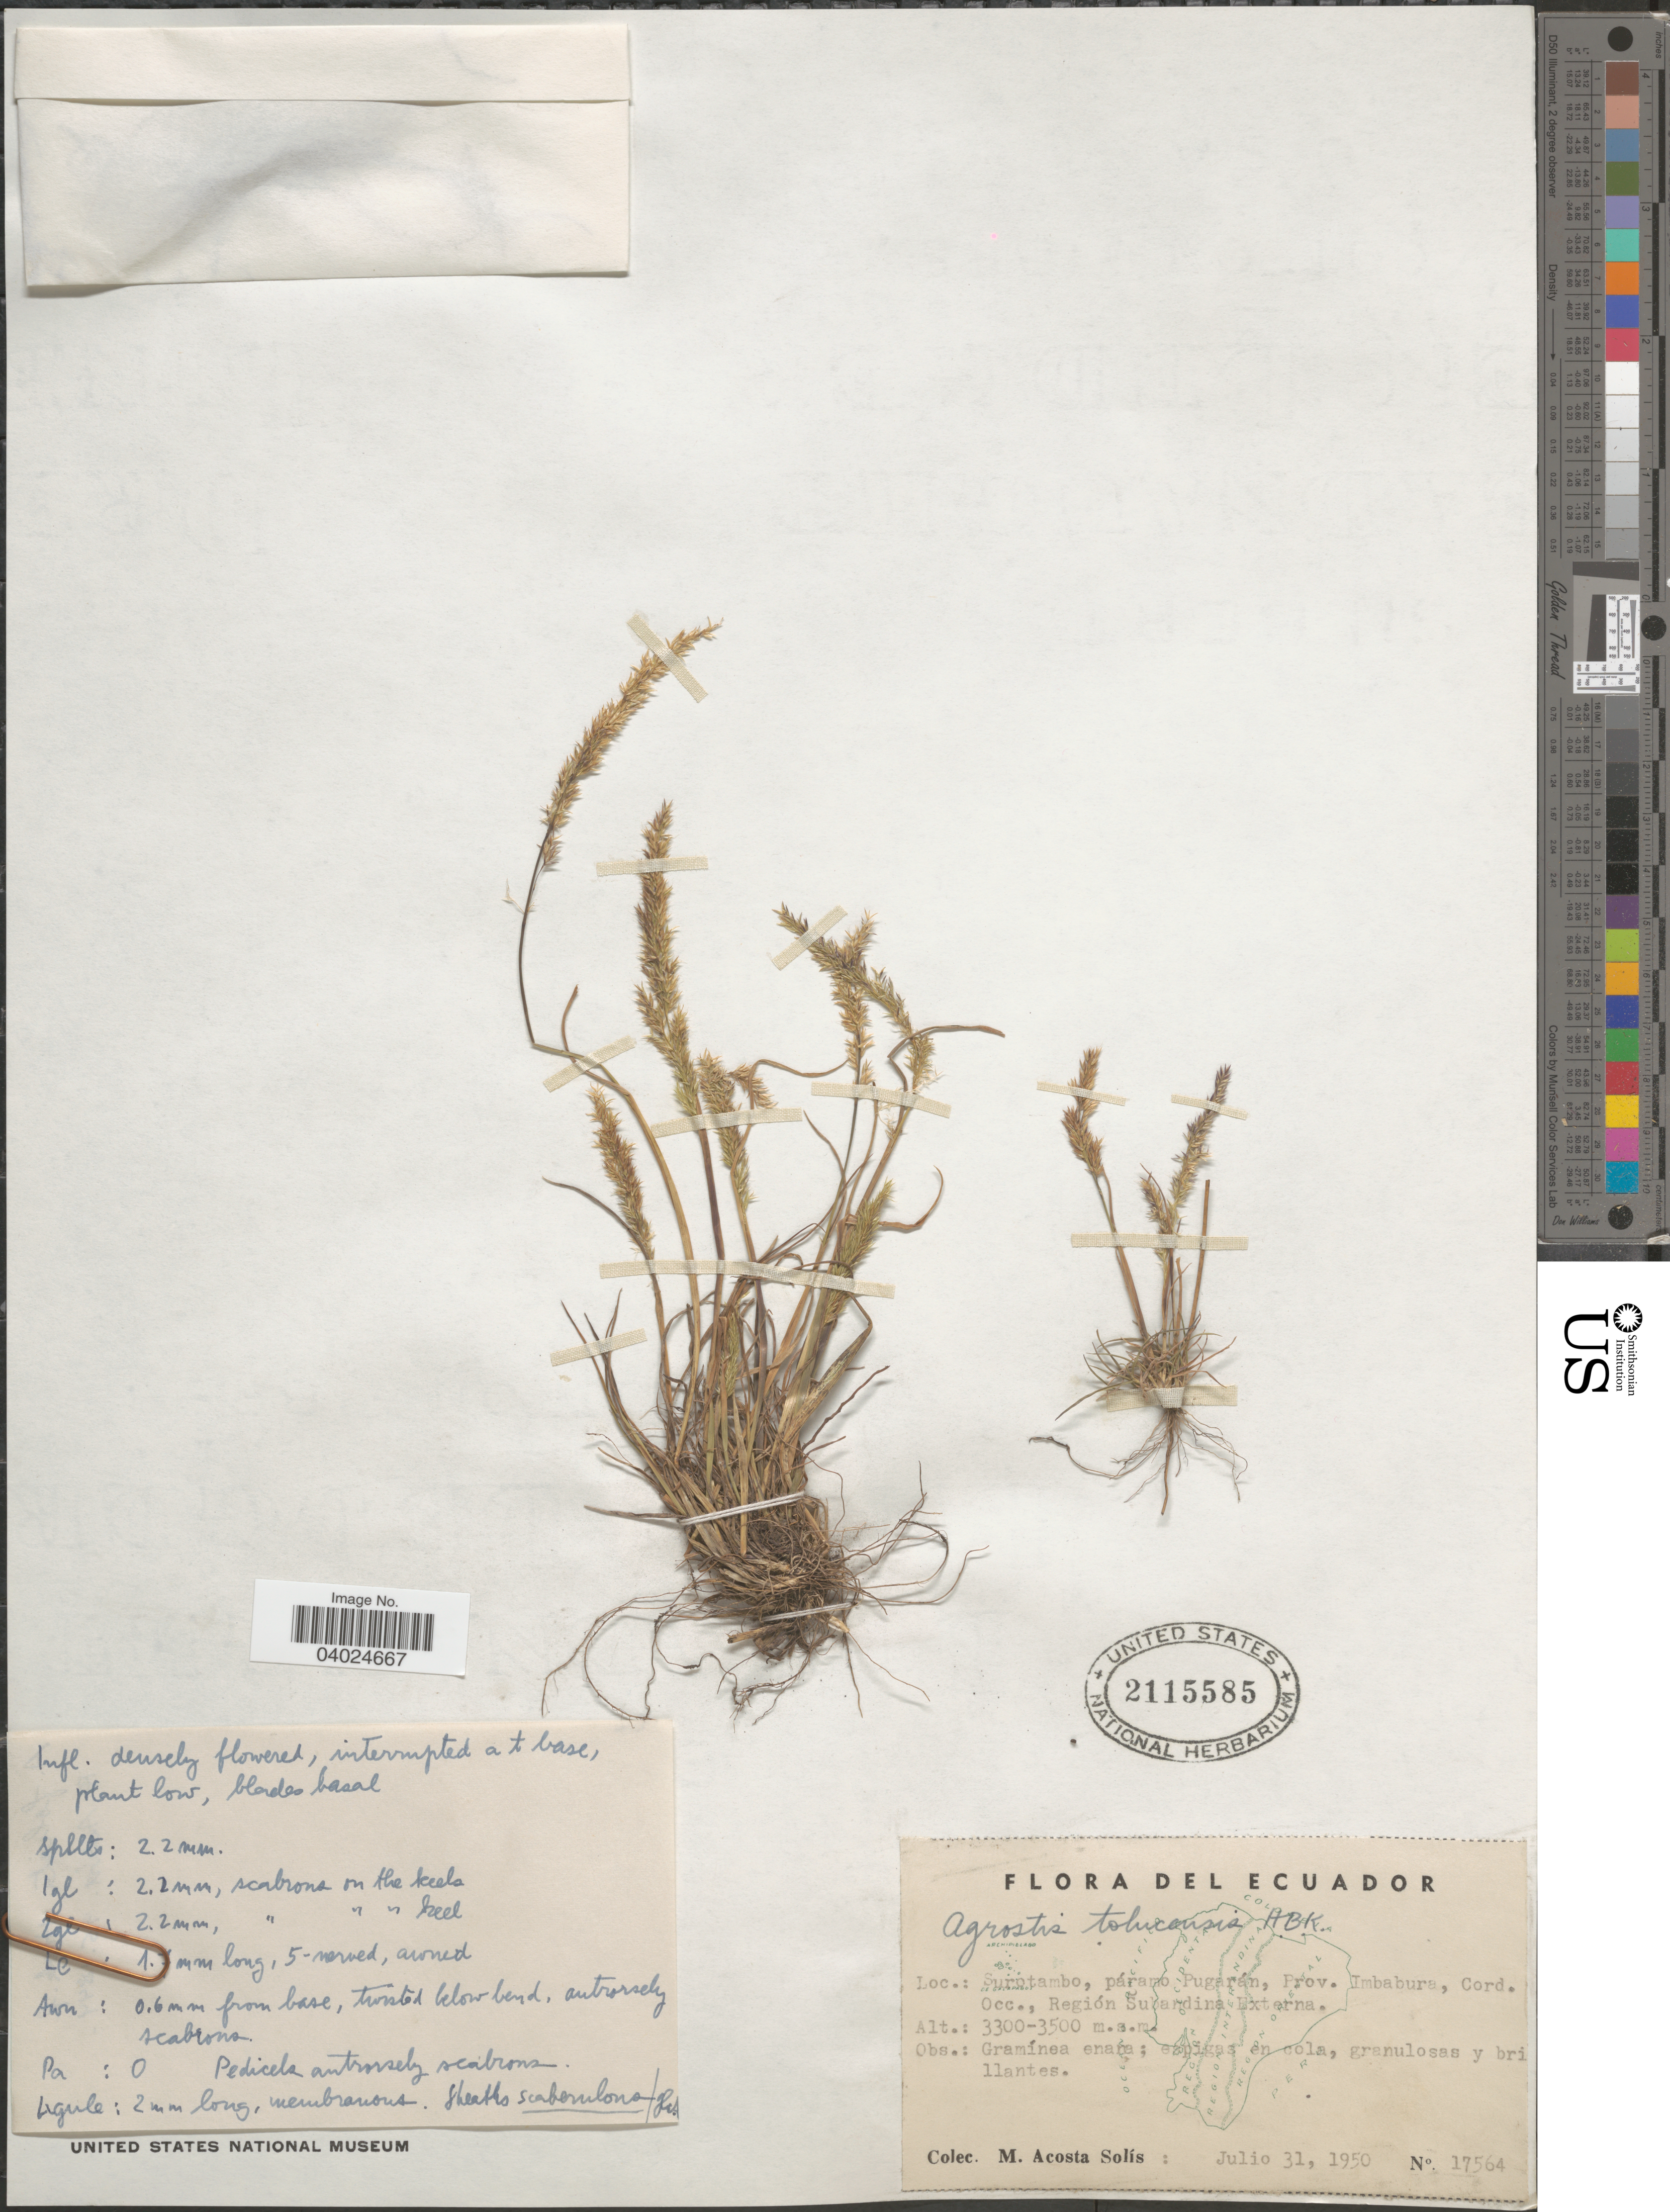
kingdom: Plantae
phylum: Tracheophyta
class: Liliopsida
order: Poales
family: Poaceae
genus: Agrostis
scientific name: Agrostis tolucensis Kunth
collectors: M. Acosta Solis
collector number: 17564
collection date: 1950-07-31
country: Ecuador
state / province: Imbabura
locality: Surotambo, páramo Pugarán, Cord. Occ., Región Subardina Externa.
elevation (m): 3300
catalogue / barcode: US 2115585